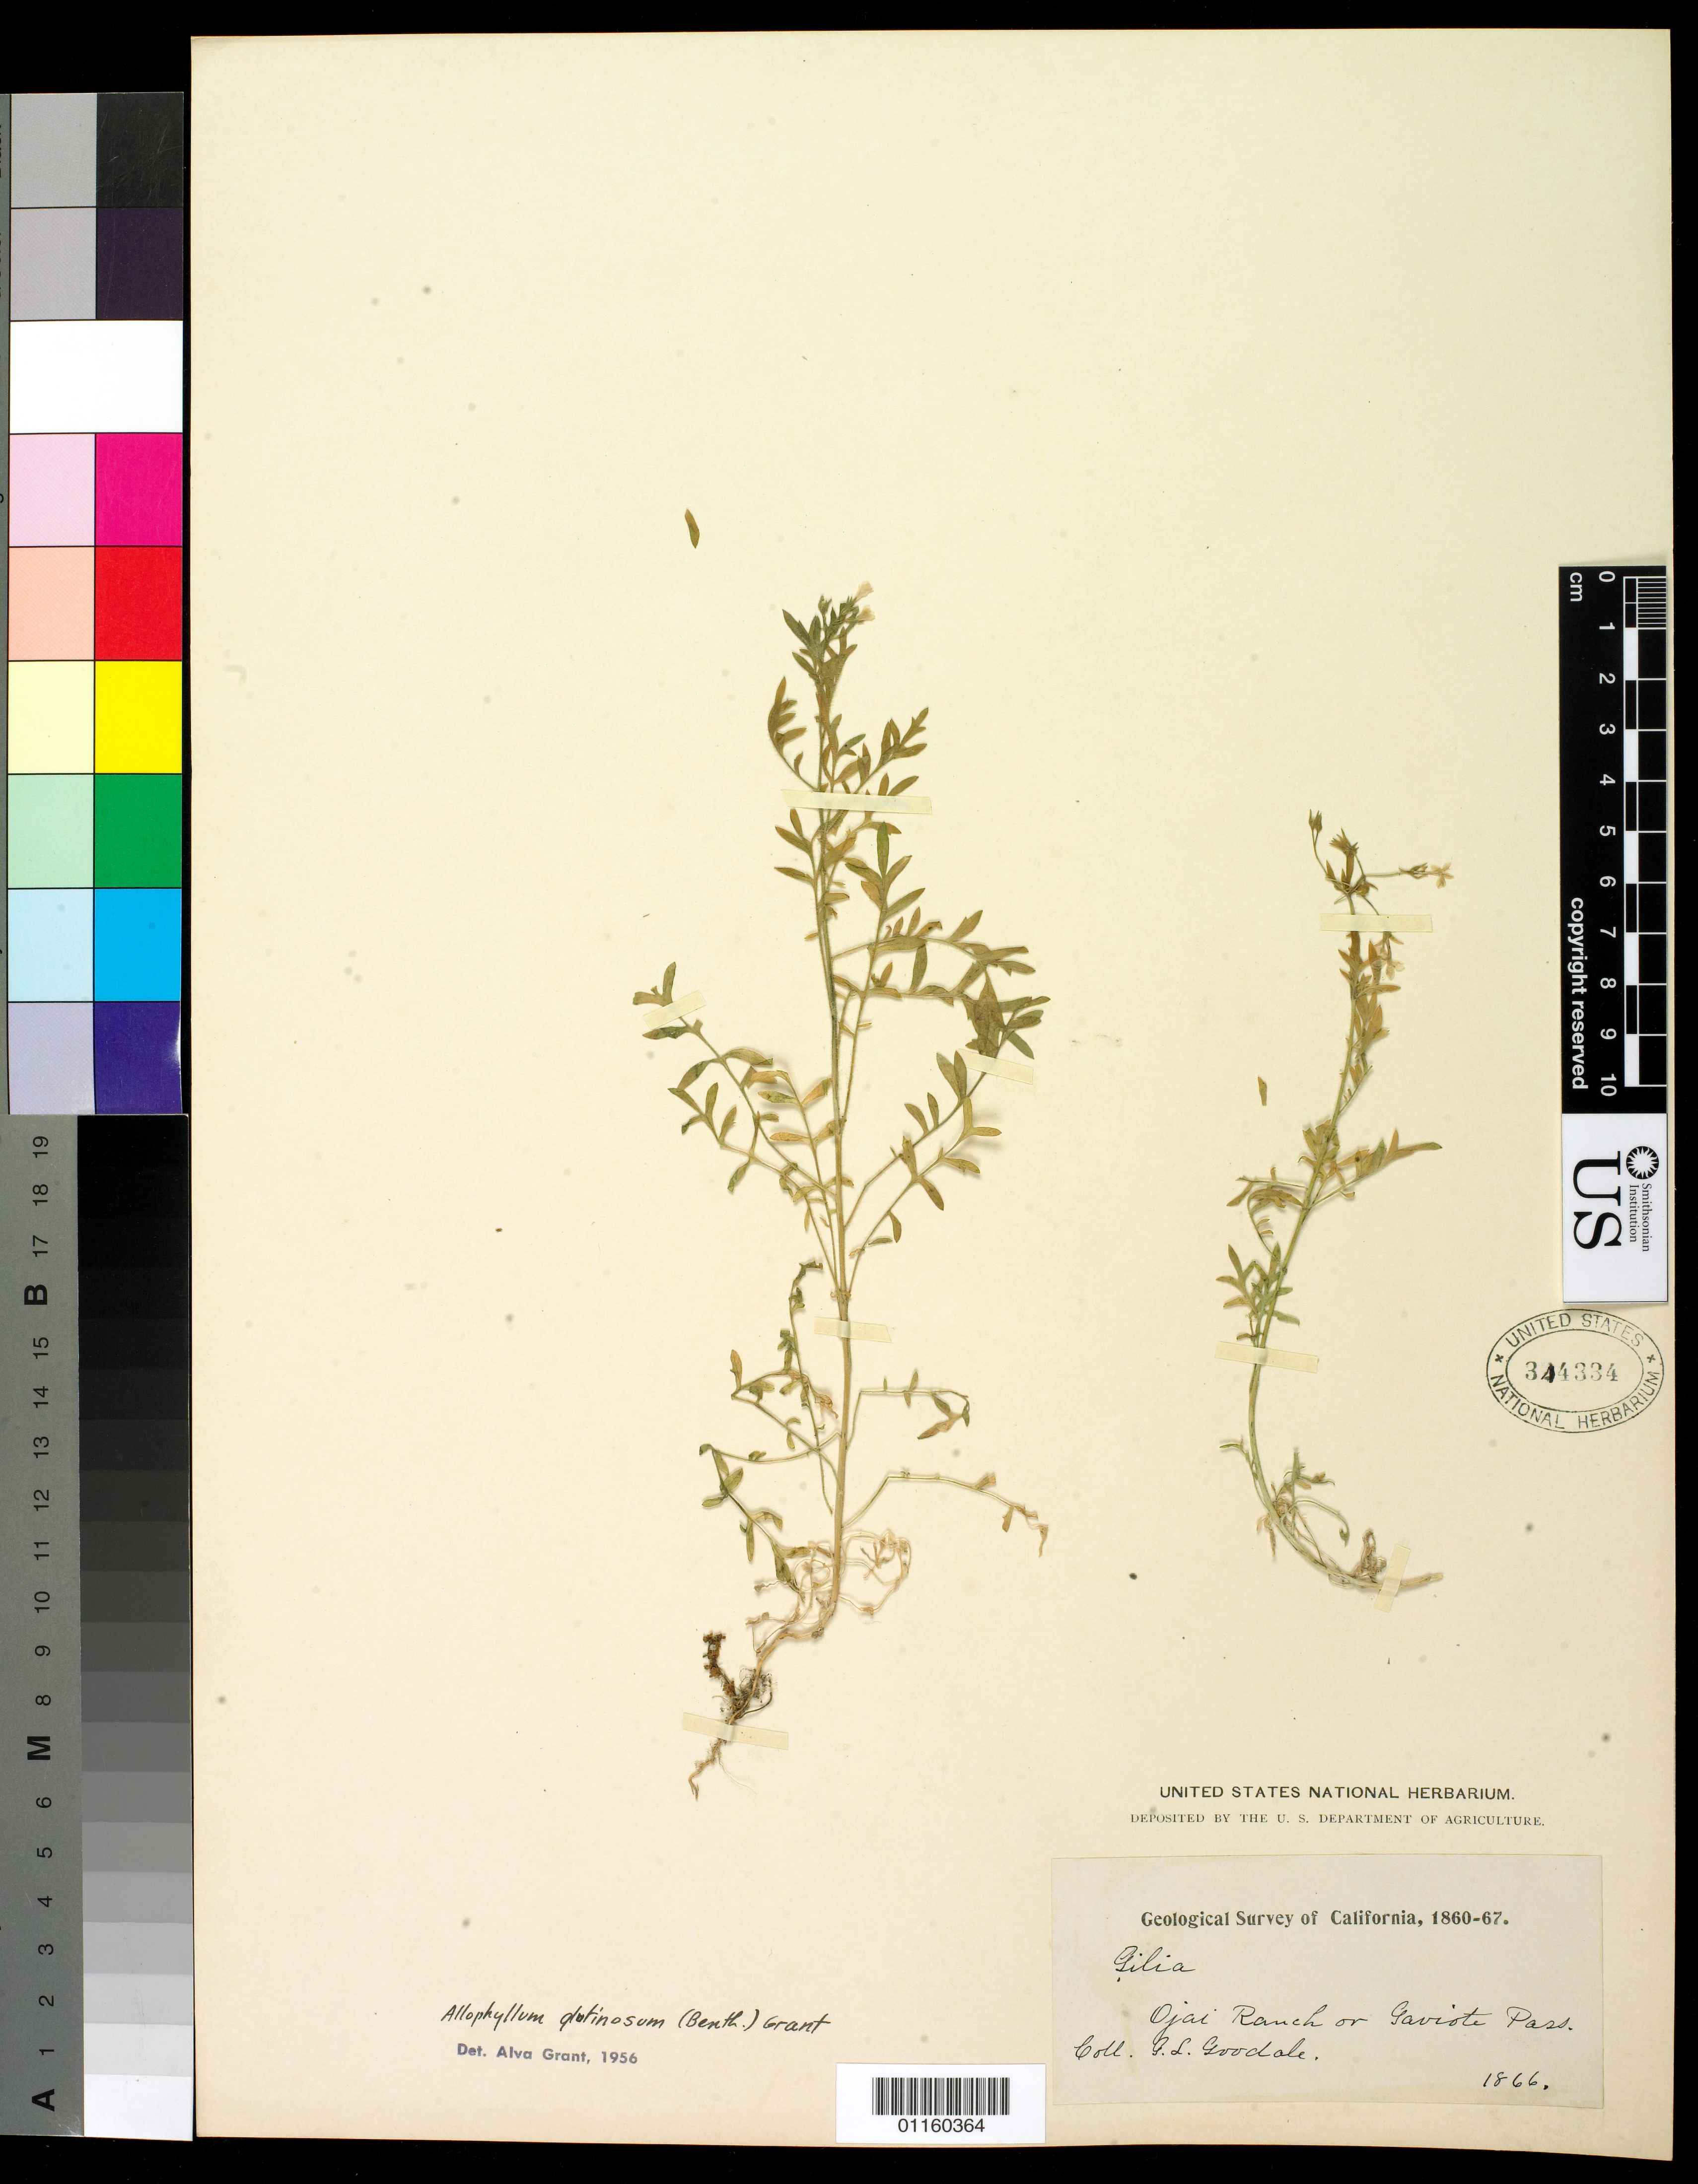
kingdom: Plantae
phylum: Tracheophyta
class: Magnoliopsida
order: Ericales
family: Polemoniaceae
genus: Allophyllum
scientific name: Allophyllum glutinosum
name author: (Benth.) A.D. Grant & V.E. Grant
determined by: Grant, A.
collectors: G. L. Goodale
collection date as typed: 1866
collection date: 1866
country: United States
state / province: California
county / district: Ventura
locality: Ojai Ranch or Gaviote Pass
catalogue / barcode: US 344334